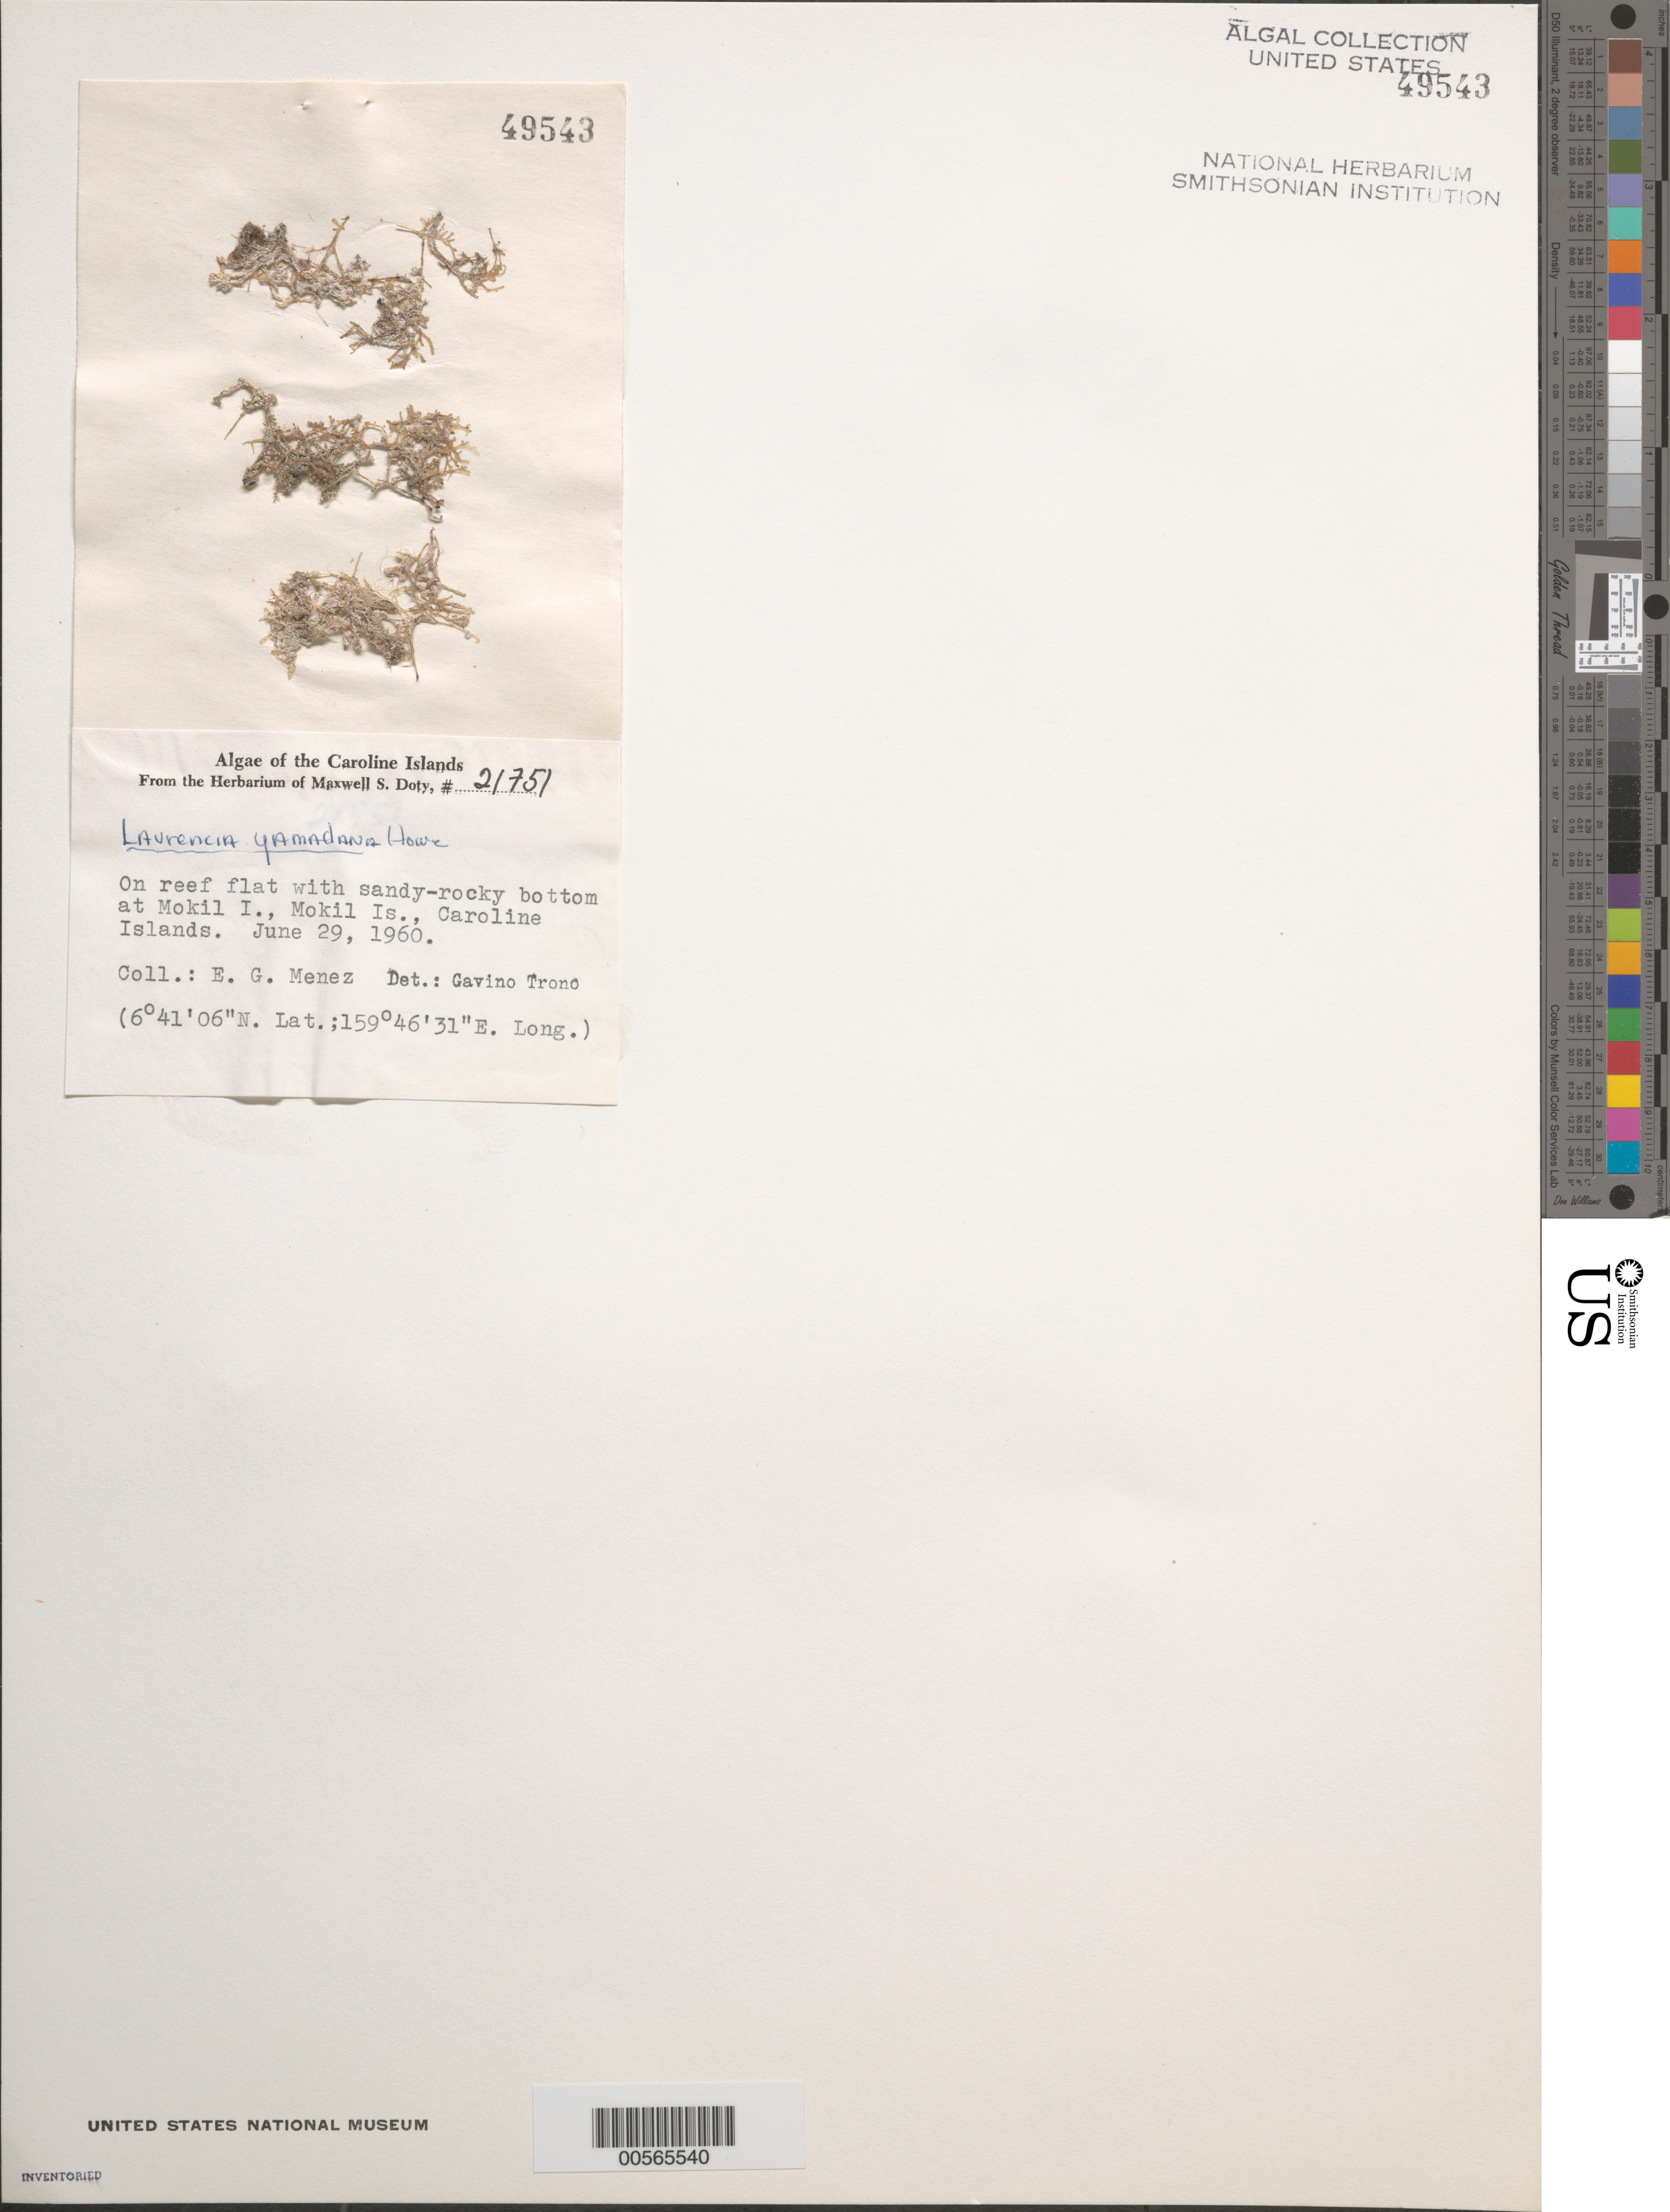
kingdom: Plantae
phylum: Rhodophyta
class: Florideophyceae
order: Ceramiales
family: Rhodomelaceae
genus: Palisada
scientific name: Palisada yamadana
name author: (M. Howe) K.W. Nam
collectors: Meñez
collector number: MSD 21751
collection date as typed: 29 Jun 1960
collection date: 1960-06-29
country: Micronesia, Federated States of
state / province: Pohnpei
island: Mwokil (Mokil) Atoll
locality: Mokil Islet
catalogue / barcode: US 49543